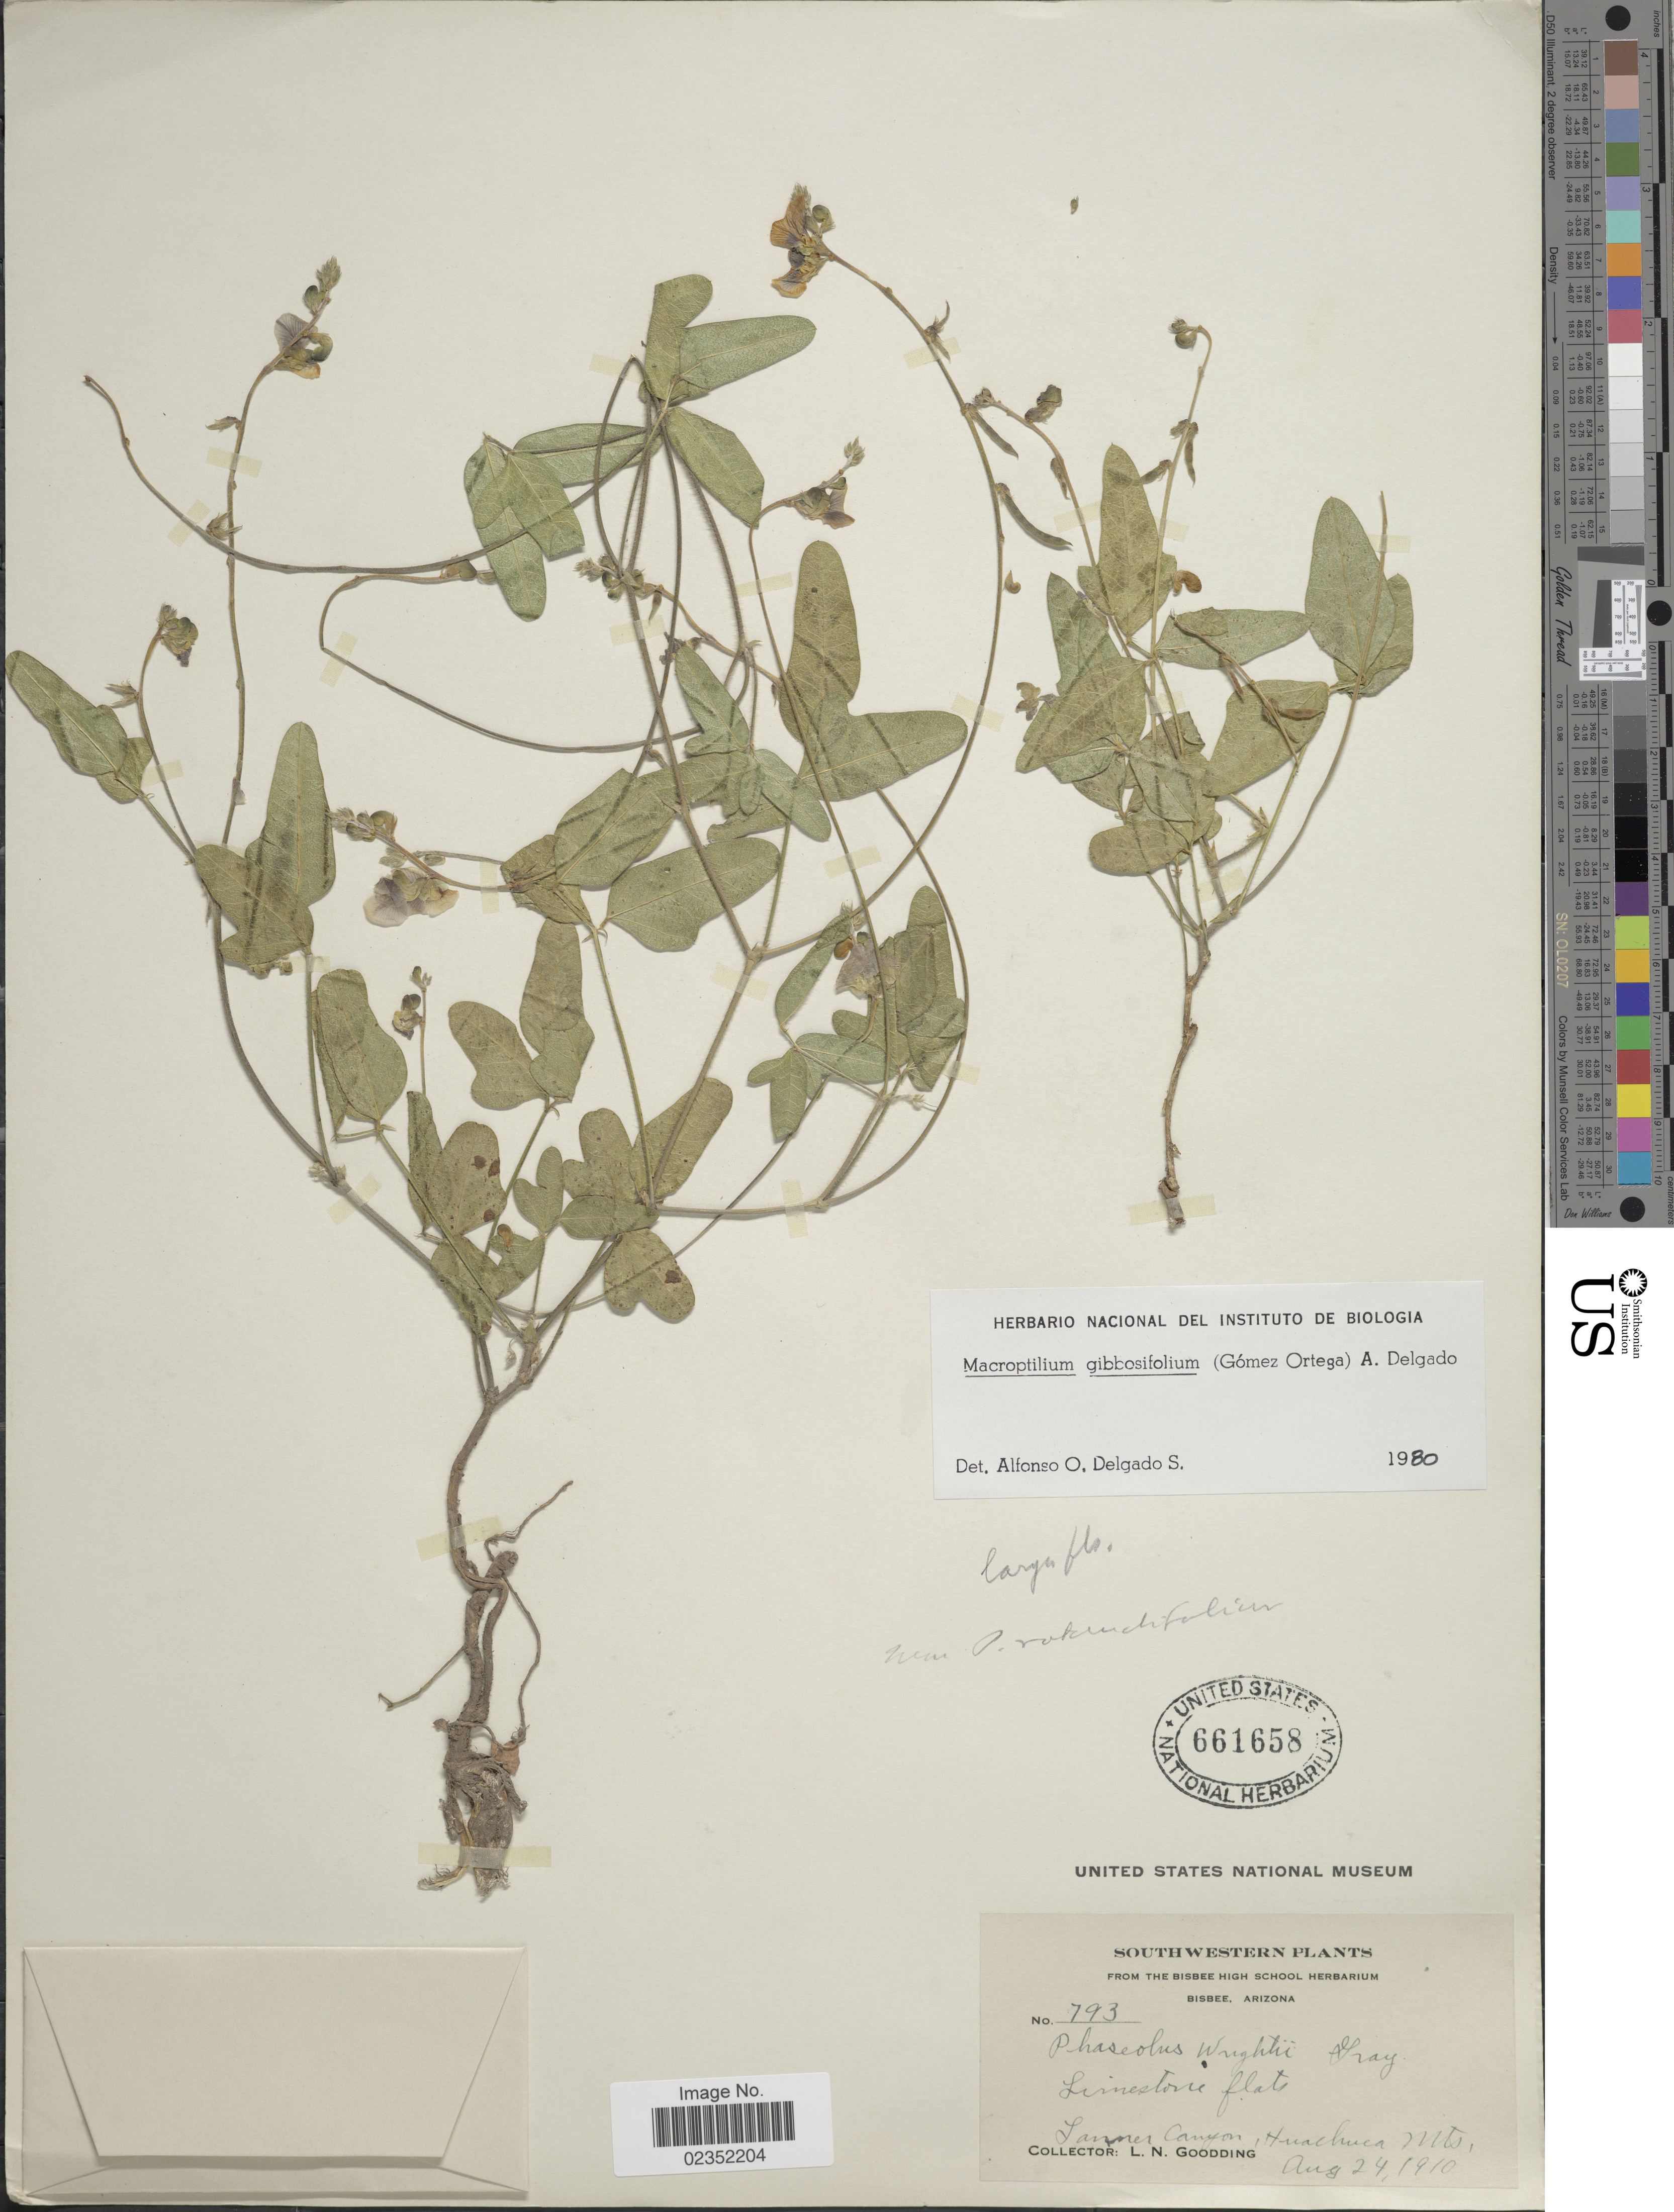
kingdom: Plantae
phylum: Tracheophyta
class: Magnoliopsida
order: Fabales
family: Fabaceae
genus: Macroptilium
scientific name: Macroptilium gibbosifolium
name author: (Ortega) A. Delgado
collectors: L. N. Goodding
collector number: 793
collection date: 1910-08-24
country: United States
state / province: Arizona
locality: Limestone flats. Tanner Canyon, Huachuca Mts.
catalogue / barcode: US 661658